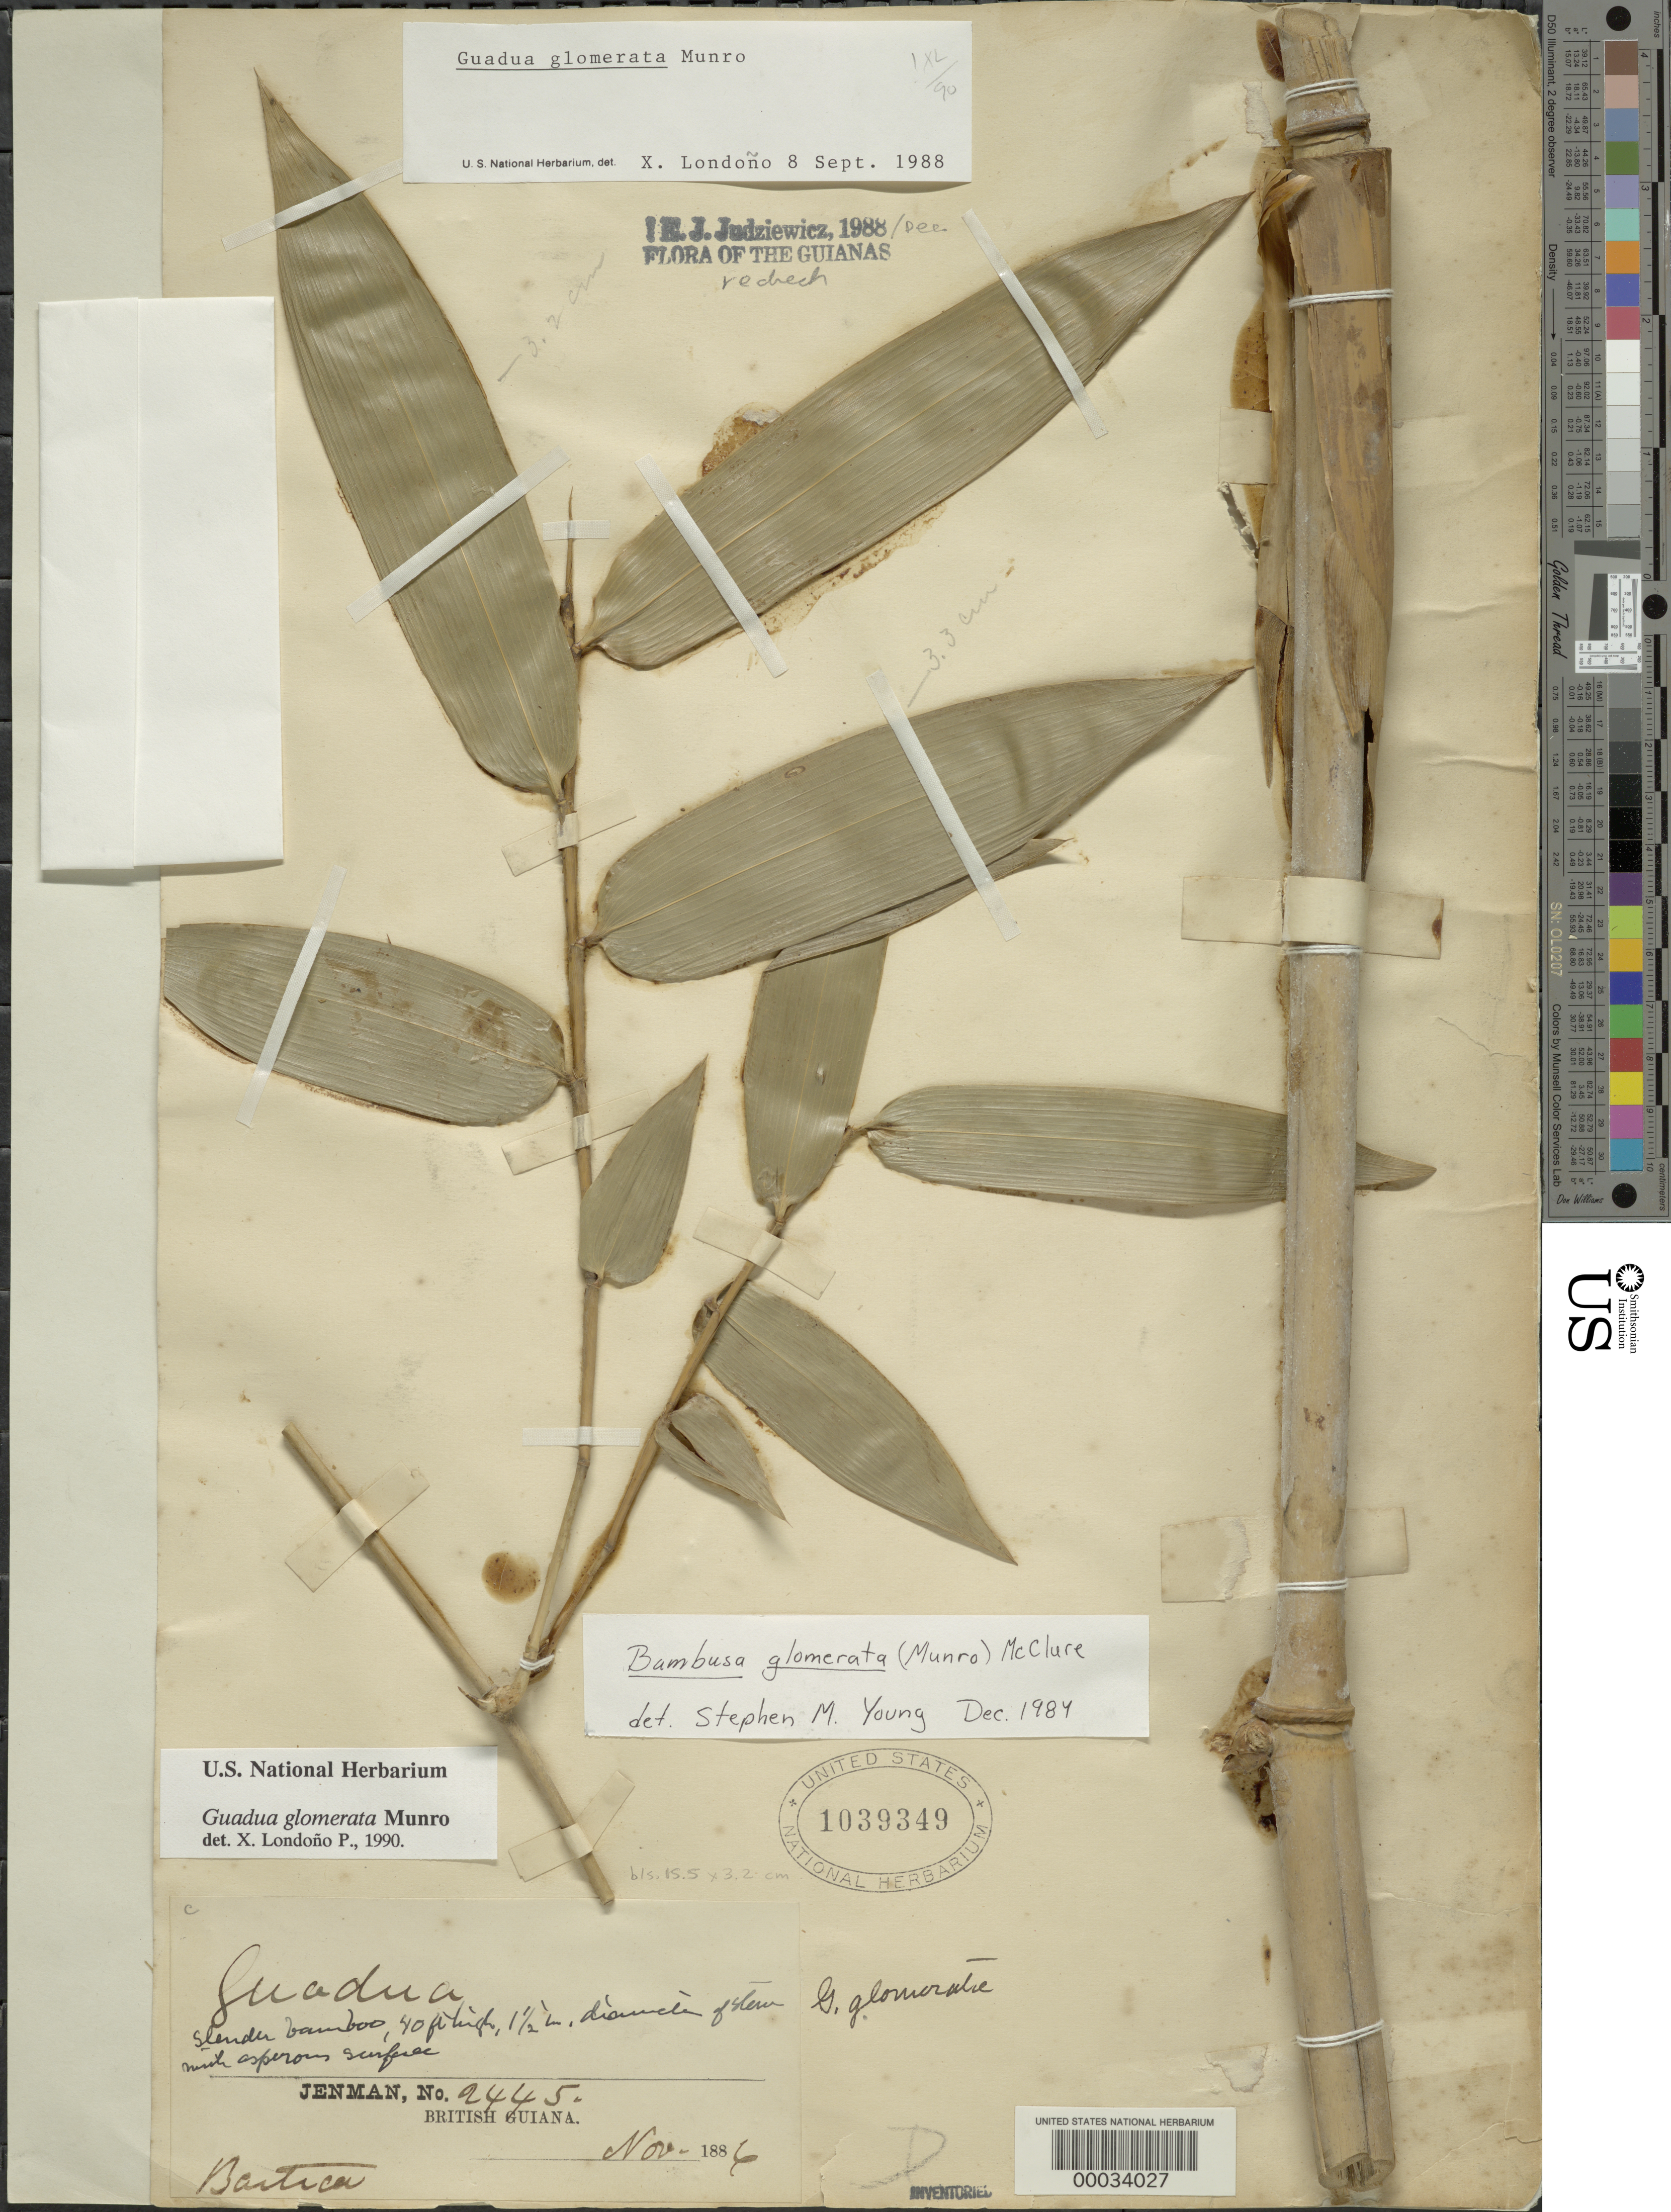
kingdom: Plantae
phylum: Tracheophyta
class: Liliopsida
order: Poales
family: Poaceae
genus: Guadua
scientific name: Guadua glomerata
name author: Munro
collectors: G. S. Jenman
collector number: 2445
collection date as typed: Nov 1886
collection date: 1886-11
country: Guyana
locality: Bartica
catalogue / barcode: US 1039349